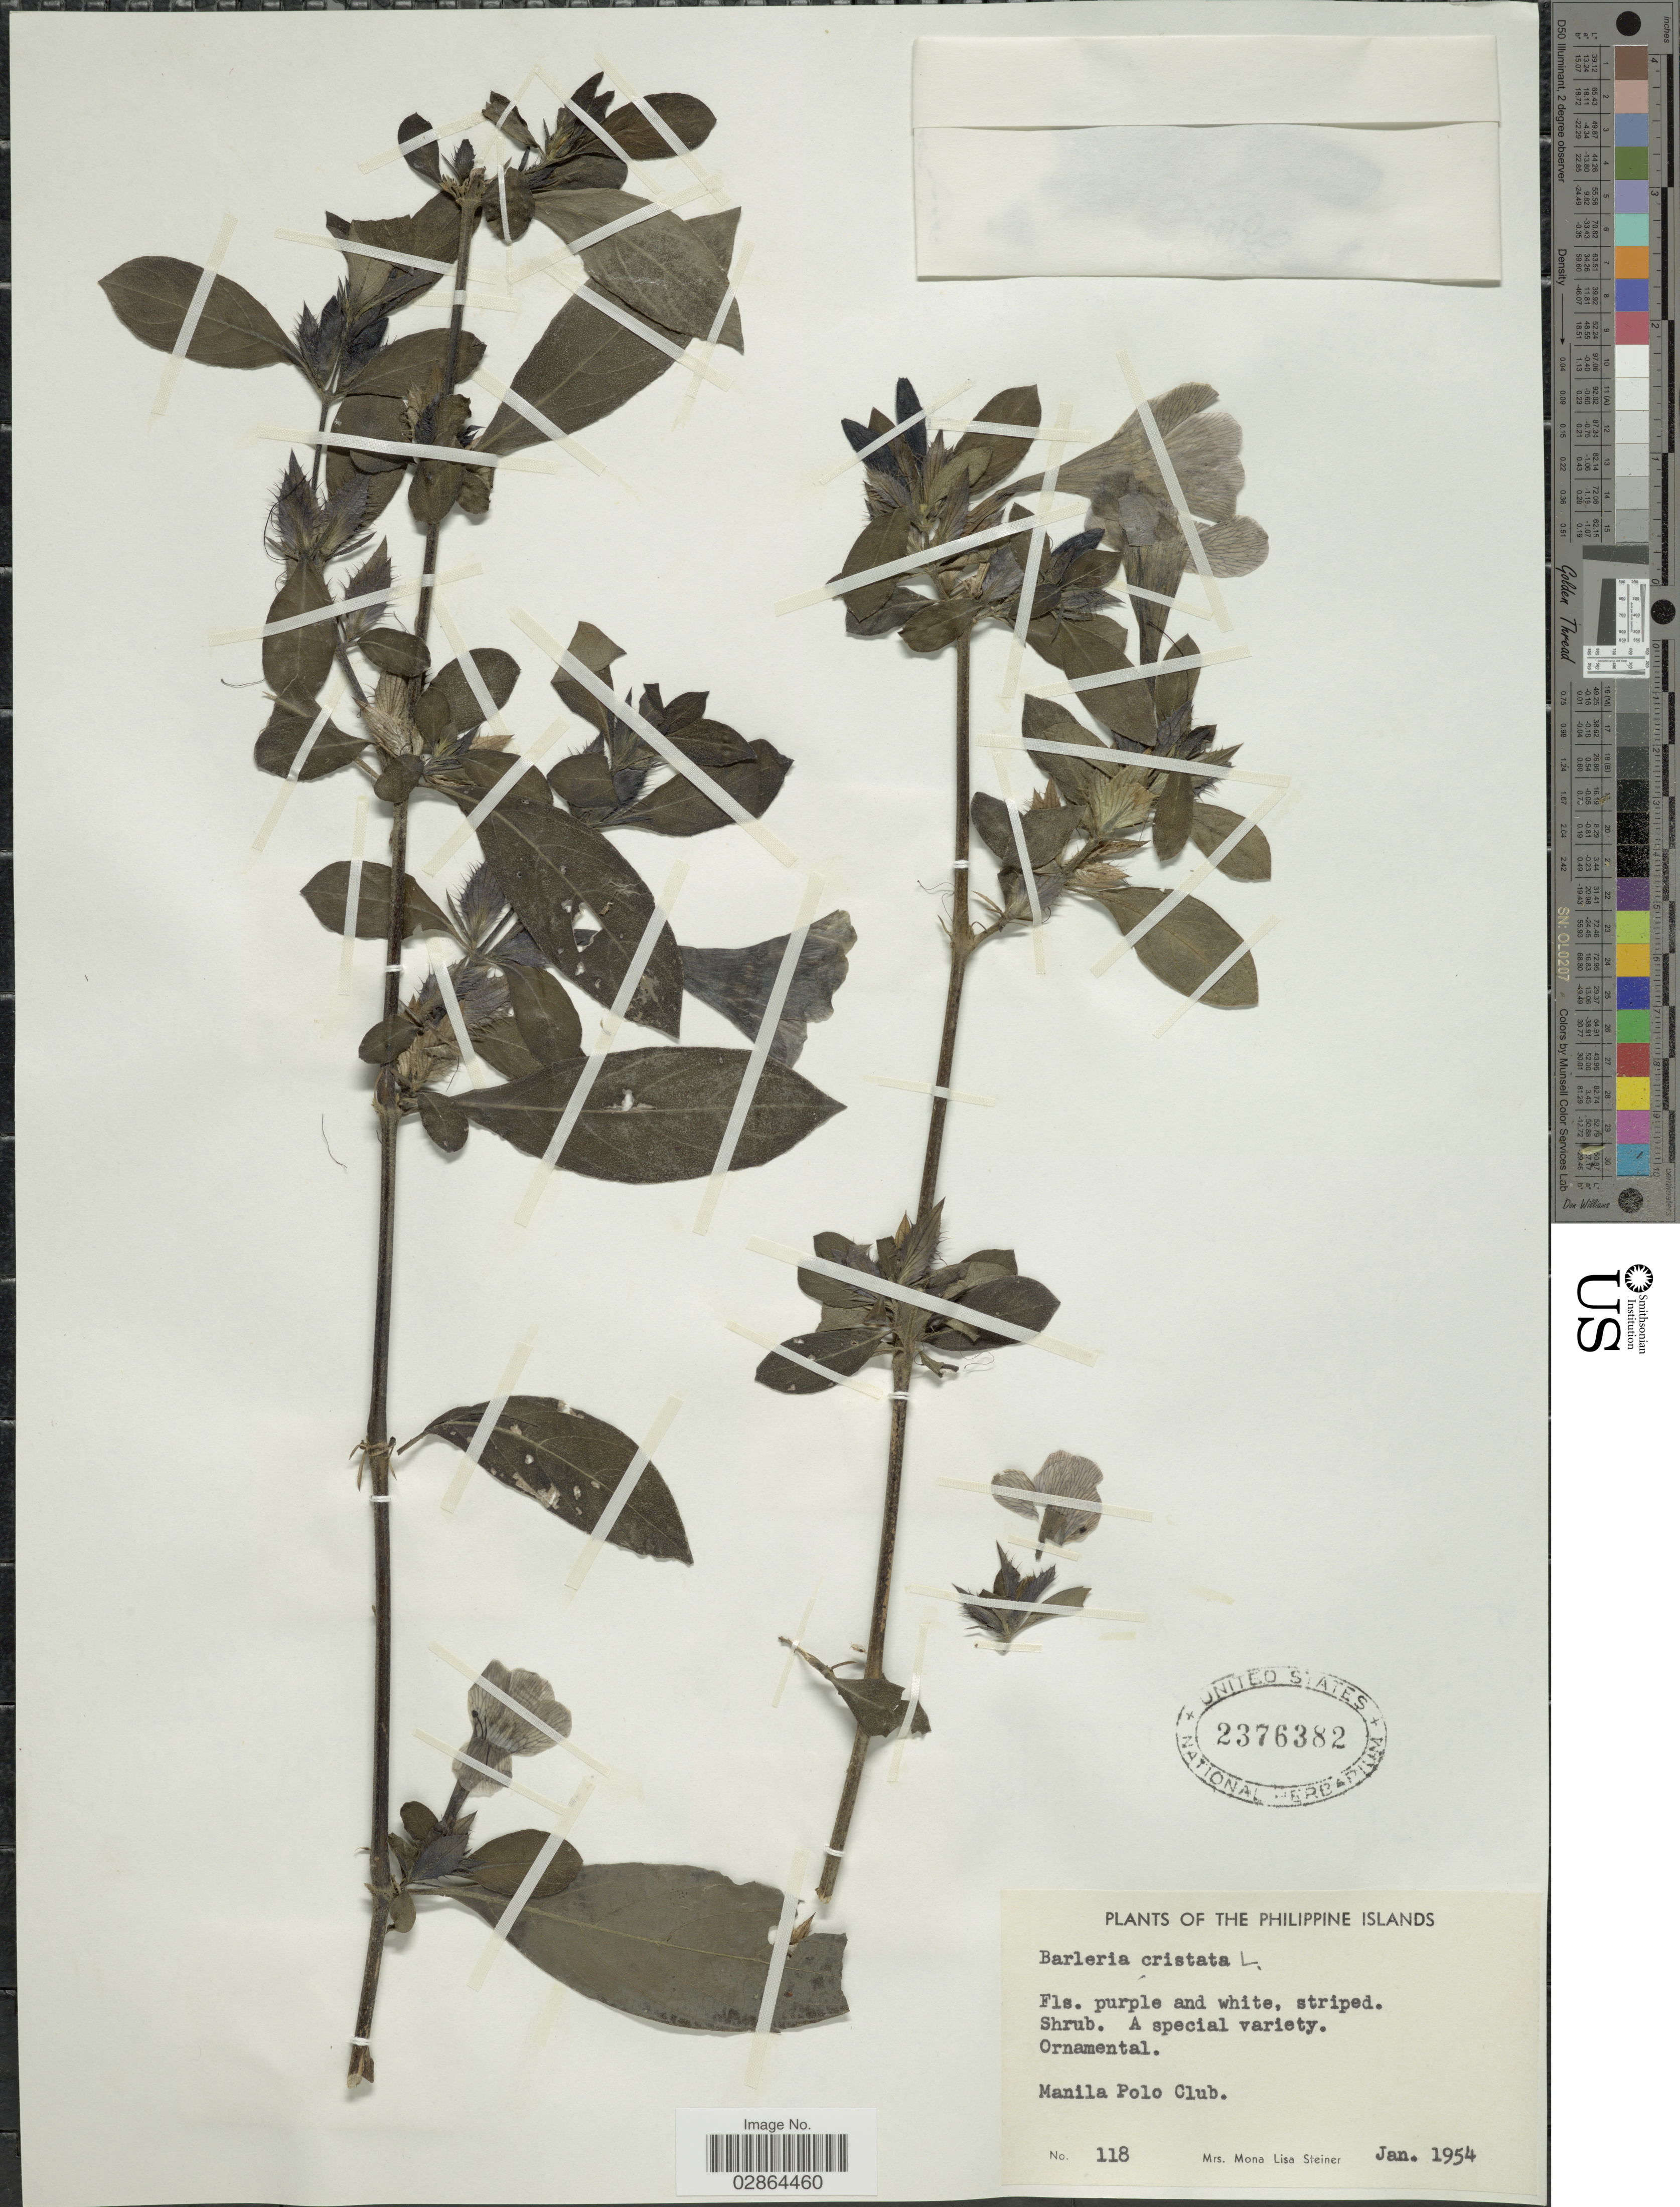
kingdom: Plantae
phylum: Tracheophyta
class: Magnoliopsida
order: Lamiales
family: Acanthaceae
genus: Barleria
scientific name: Barleria cristata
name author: L.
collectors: M. Steiner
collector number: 118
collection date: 1954-01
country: Philippines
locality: Philippine Islands. Manila Polo Club.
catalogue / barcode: US 2376382